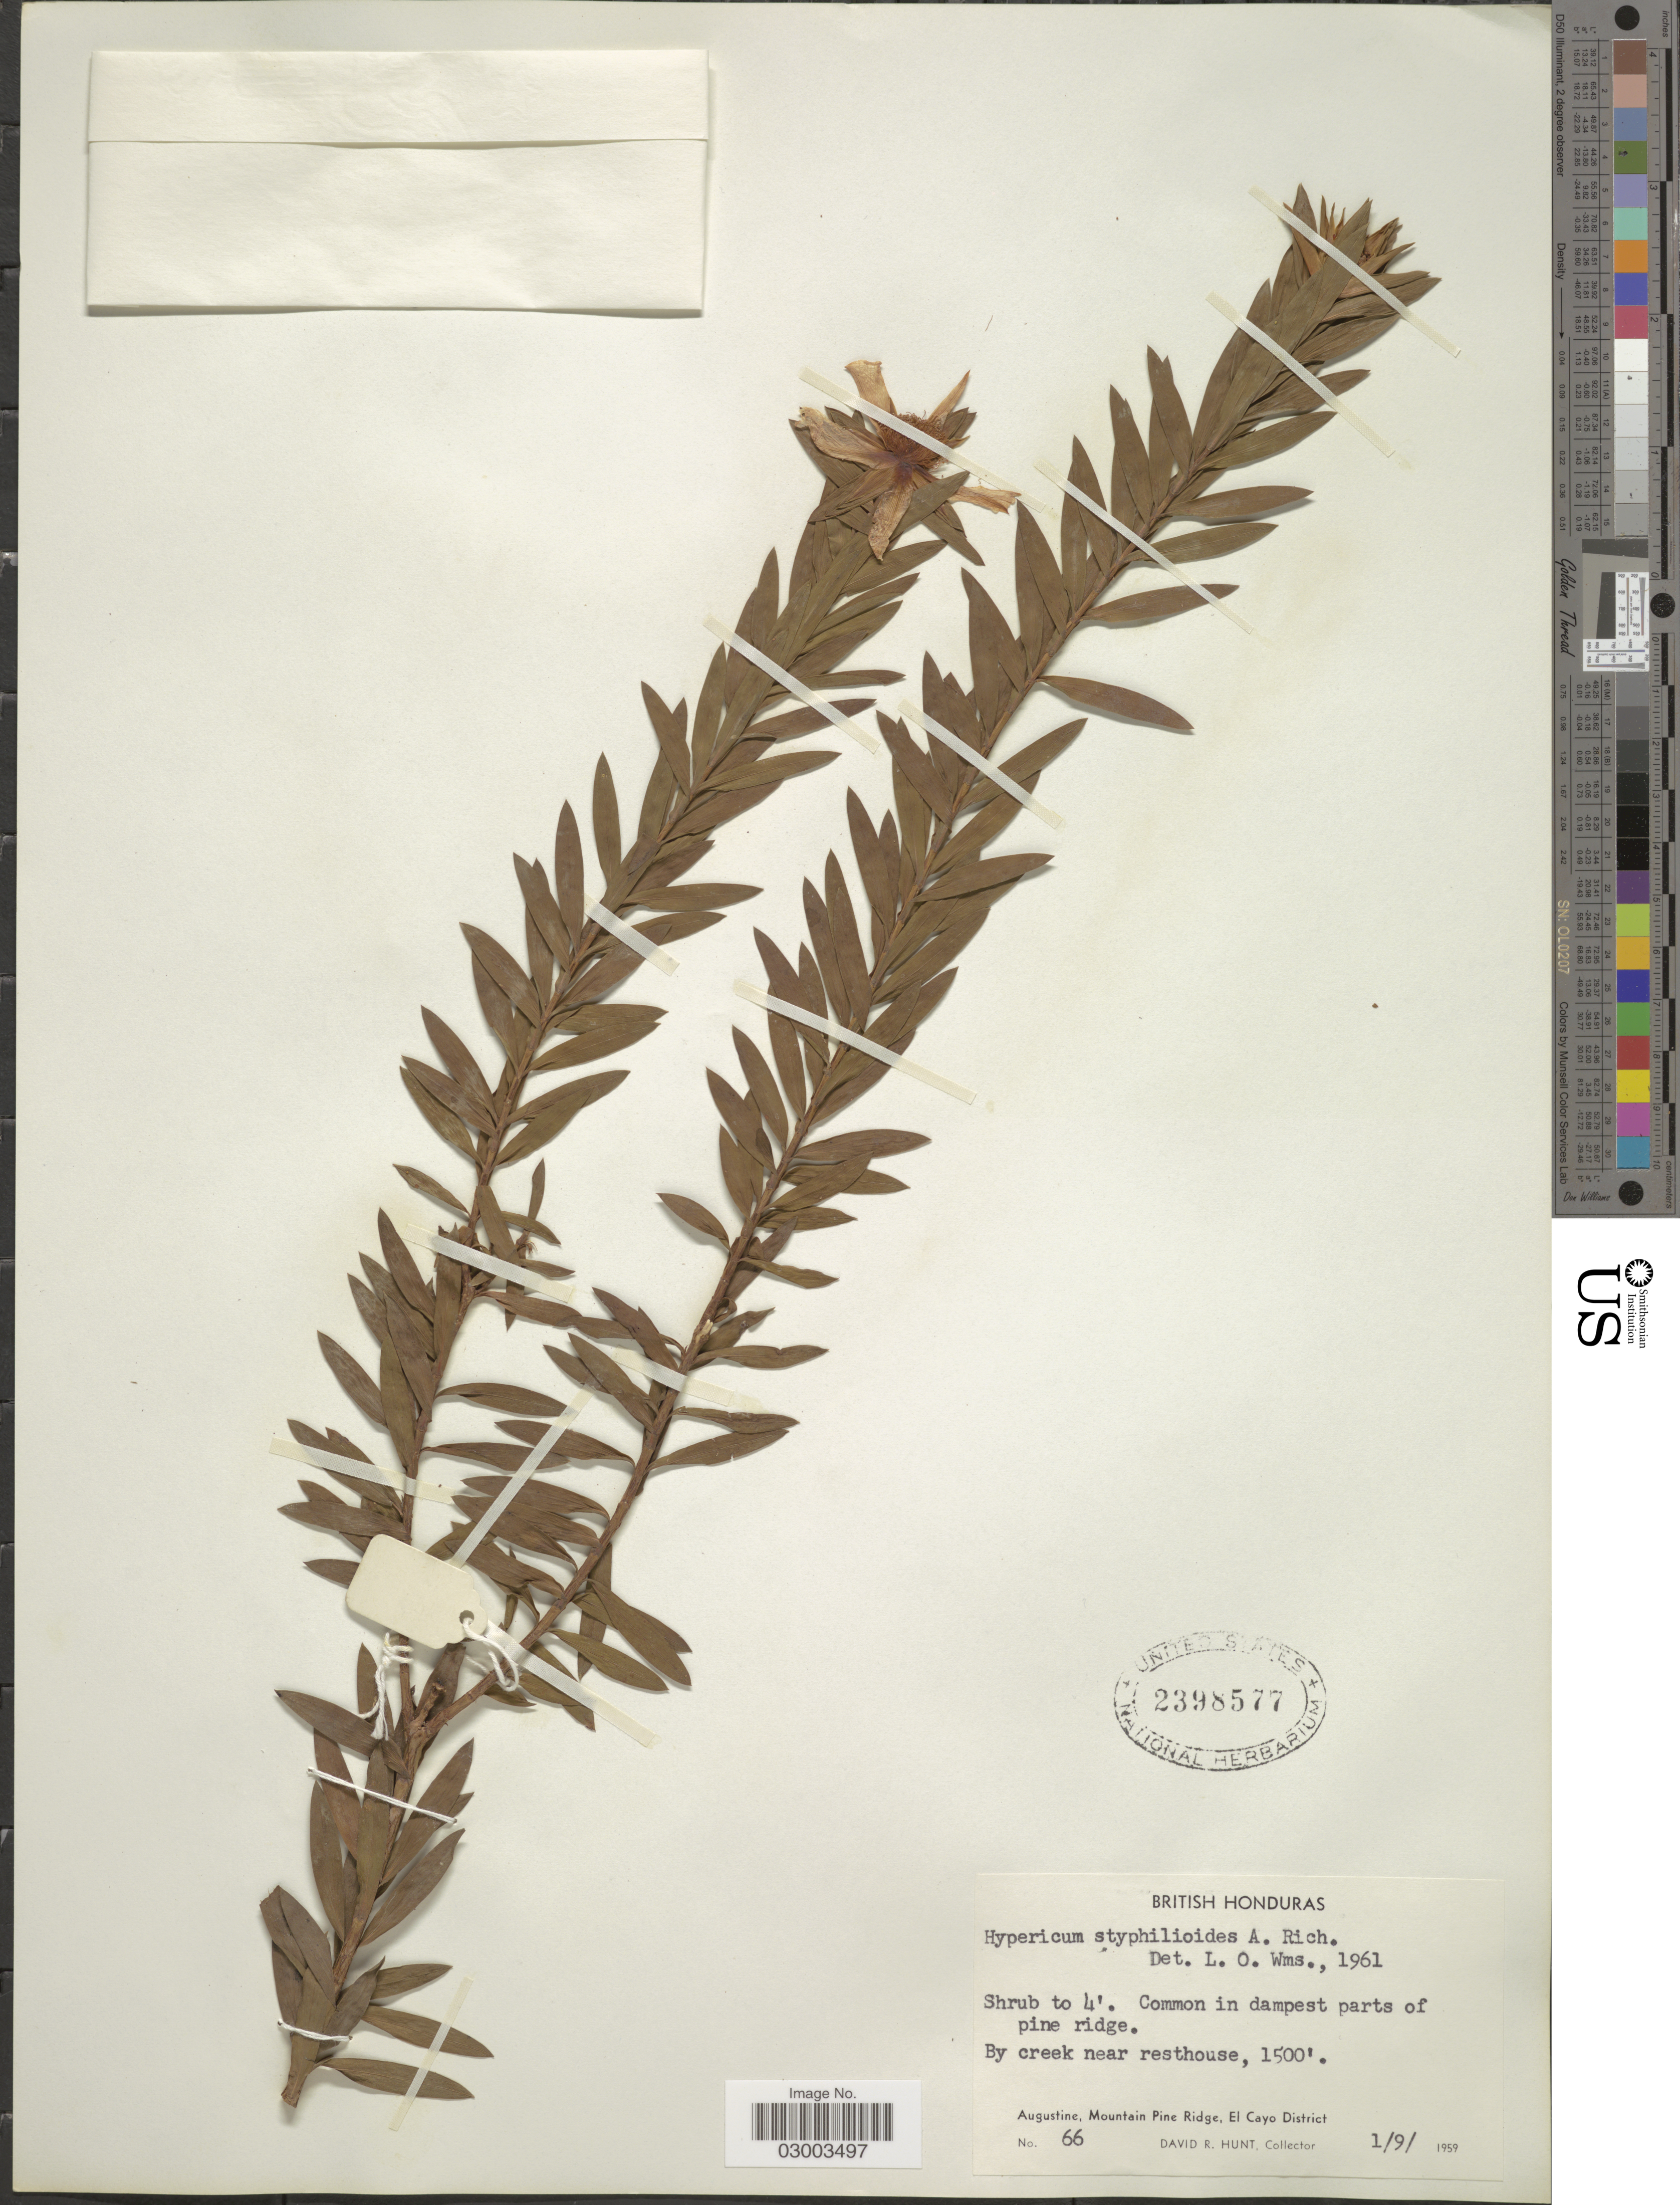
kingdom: Plantae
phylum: Tracheophyta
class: Magnoliopsida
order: Malpighiales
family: Hypericaceae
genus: Hypericum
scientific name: Hypericum terrae-firmae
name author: Sprague & Riley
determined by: Strong, Mark T., (BOT), Smithsonian Institution - National Museum of Natural History (UNITED STATES)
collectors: D. Hunt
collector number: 66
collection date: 1959-09-01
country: Belize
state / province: Cayo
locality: British Honduras. By creek near resthouse. Augustine, Mountain Oine Ridge, El Cayo District.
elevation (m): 457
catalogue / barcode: US 2398577